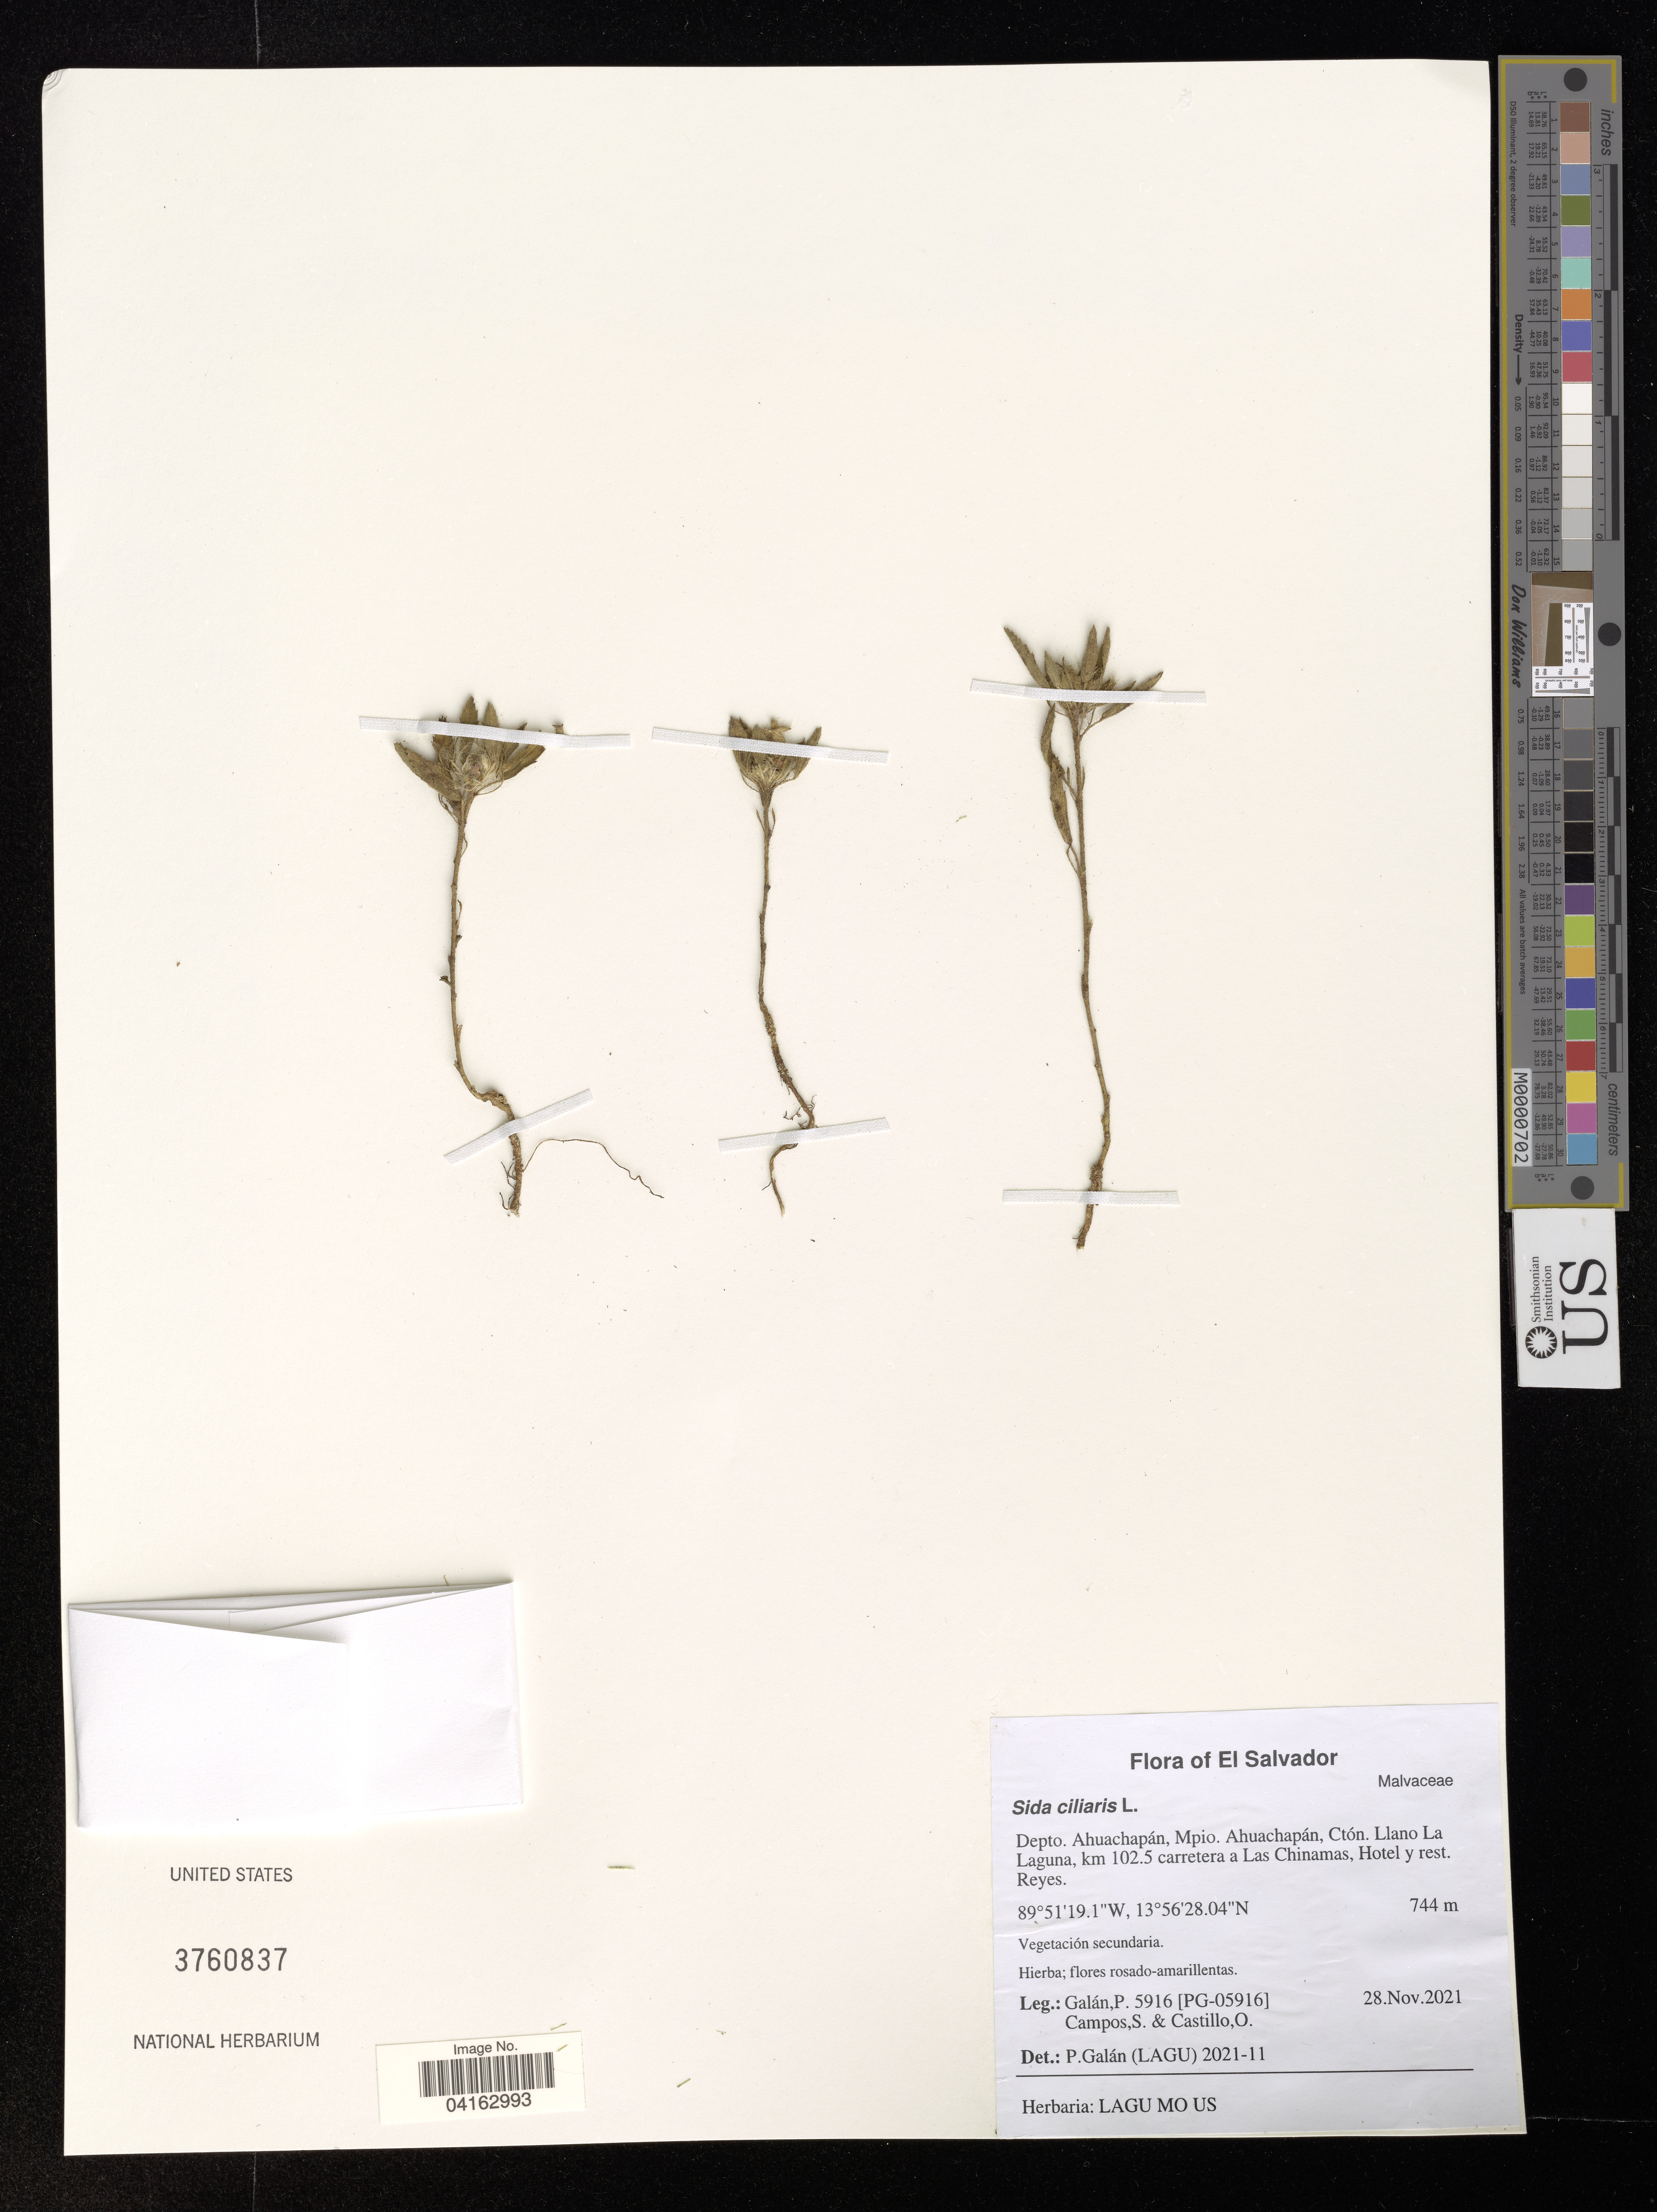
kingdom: Plantae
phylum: Tracheophyta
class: Magnoliopsida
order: Malvales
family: Malvaceae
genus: Sida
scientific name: Sida ciliaris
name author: L.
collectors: P. Galan, S. Campos & O. Castillo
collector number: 5916 / [PG-05916]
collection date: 2021-11-28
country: El Salvador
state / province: Ahuachapan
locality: Depto. Ahuachapán, Mpio. Ahuachapán, Ctón. Llano La Laguna, km 102.5 carretera a Las Chinamas, Hotel y rest. Reyes.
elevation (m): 744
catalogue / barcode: US 3760837